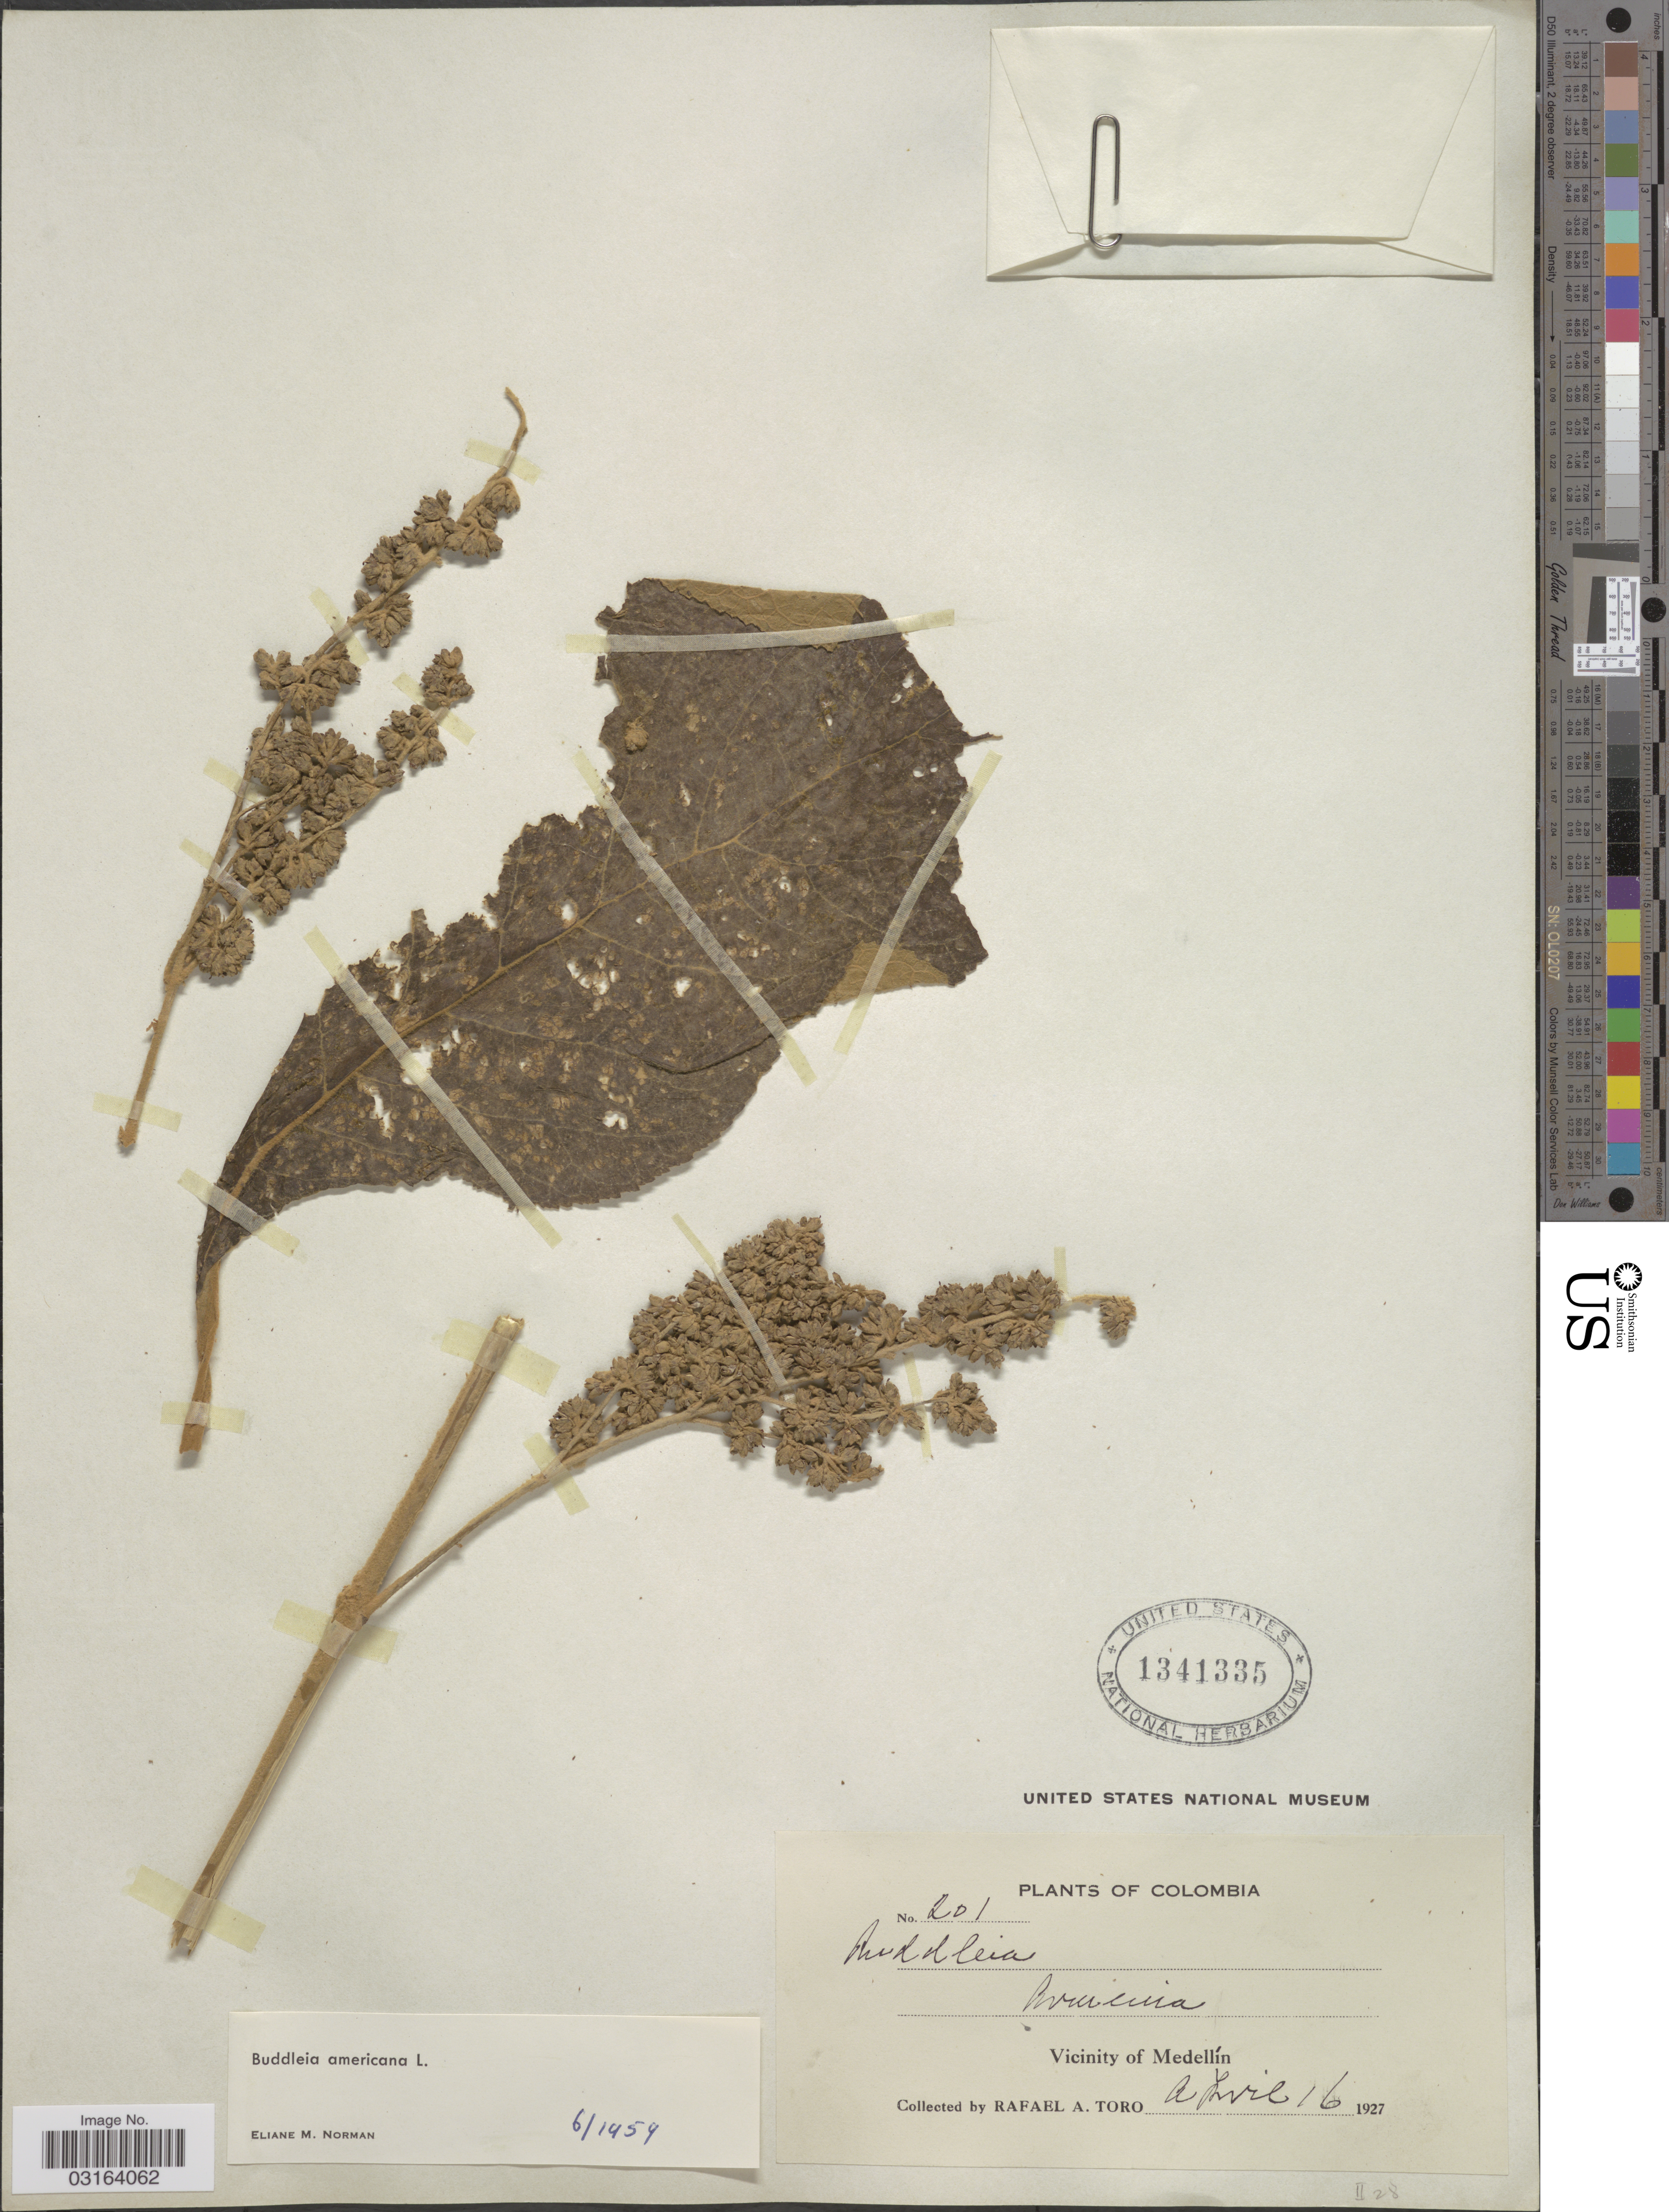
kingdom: Plantae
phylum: Tracheophyta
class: Magnoliopsida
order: Lamiales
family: Scrophulariaceae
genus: Buddleja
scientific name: Buddleja americana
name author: L.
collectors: R. A. Toro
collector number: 201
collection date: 1927-04-16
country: Colombia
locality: Vicinity of Medellín.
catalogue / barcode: US 1341335